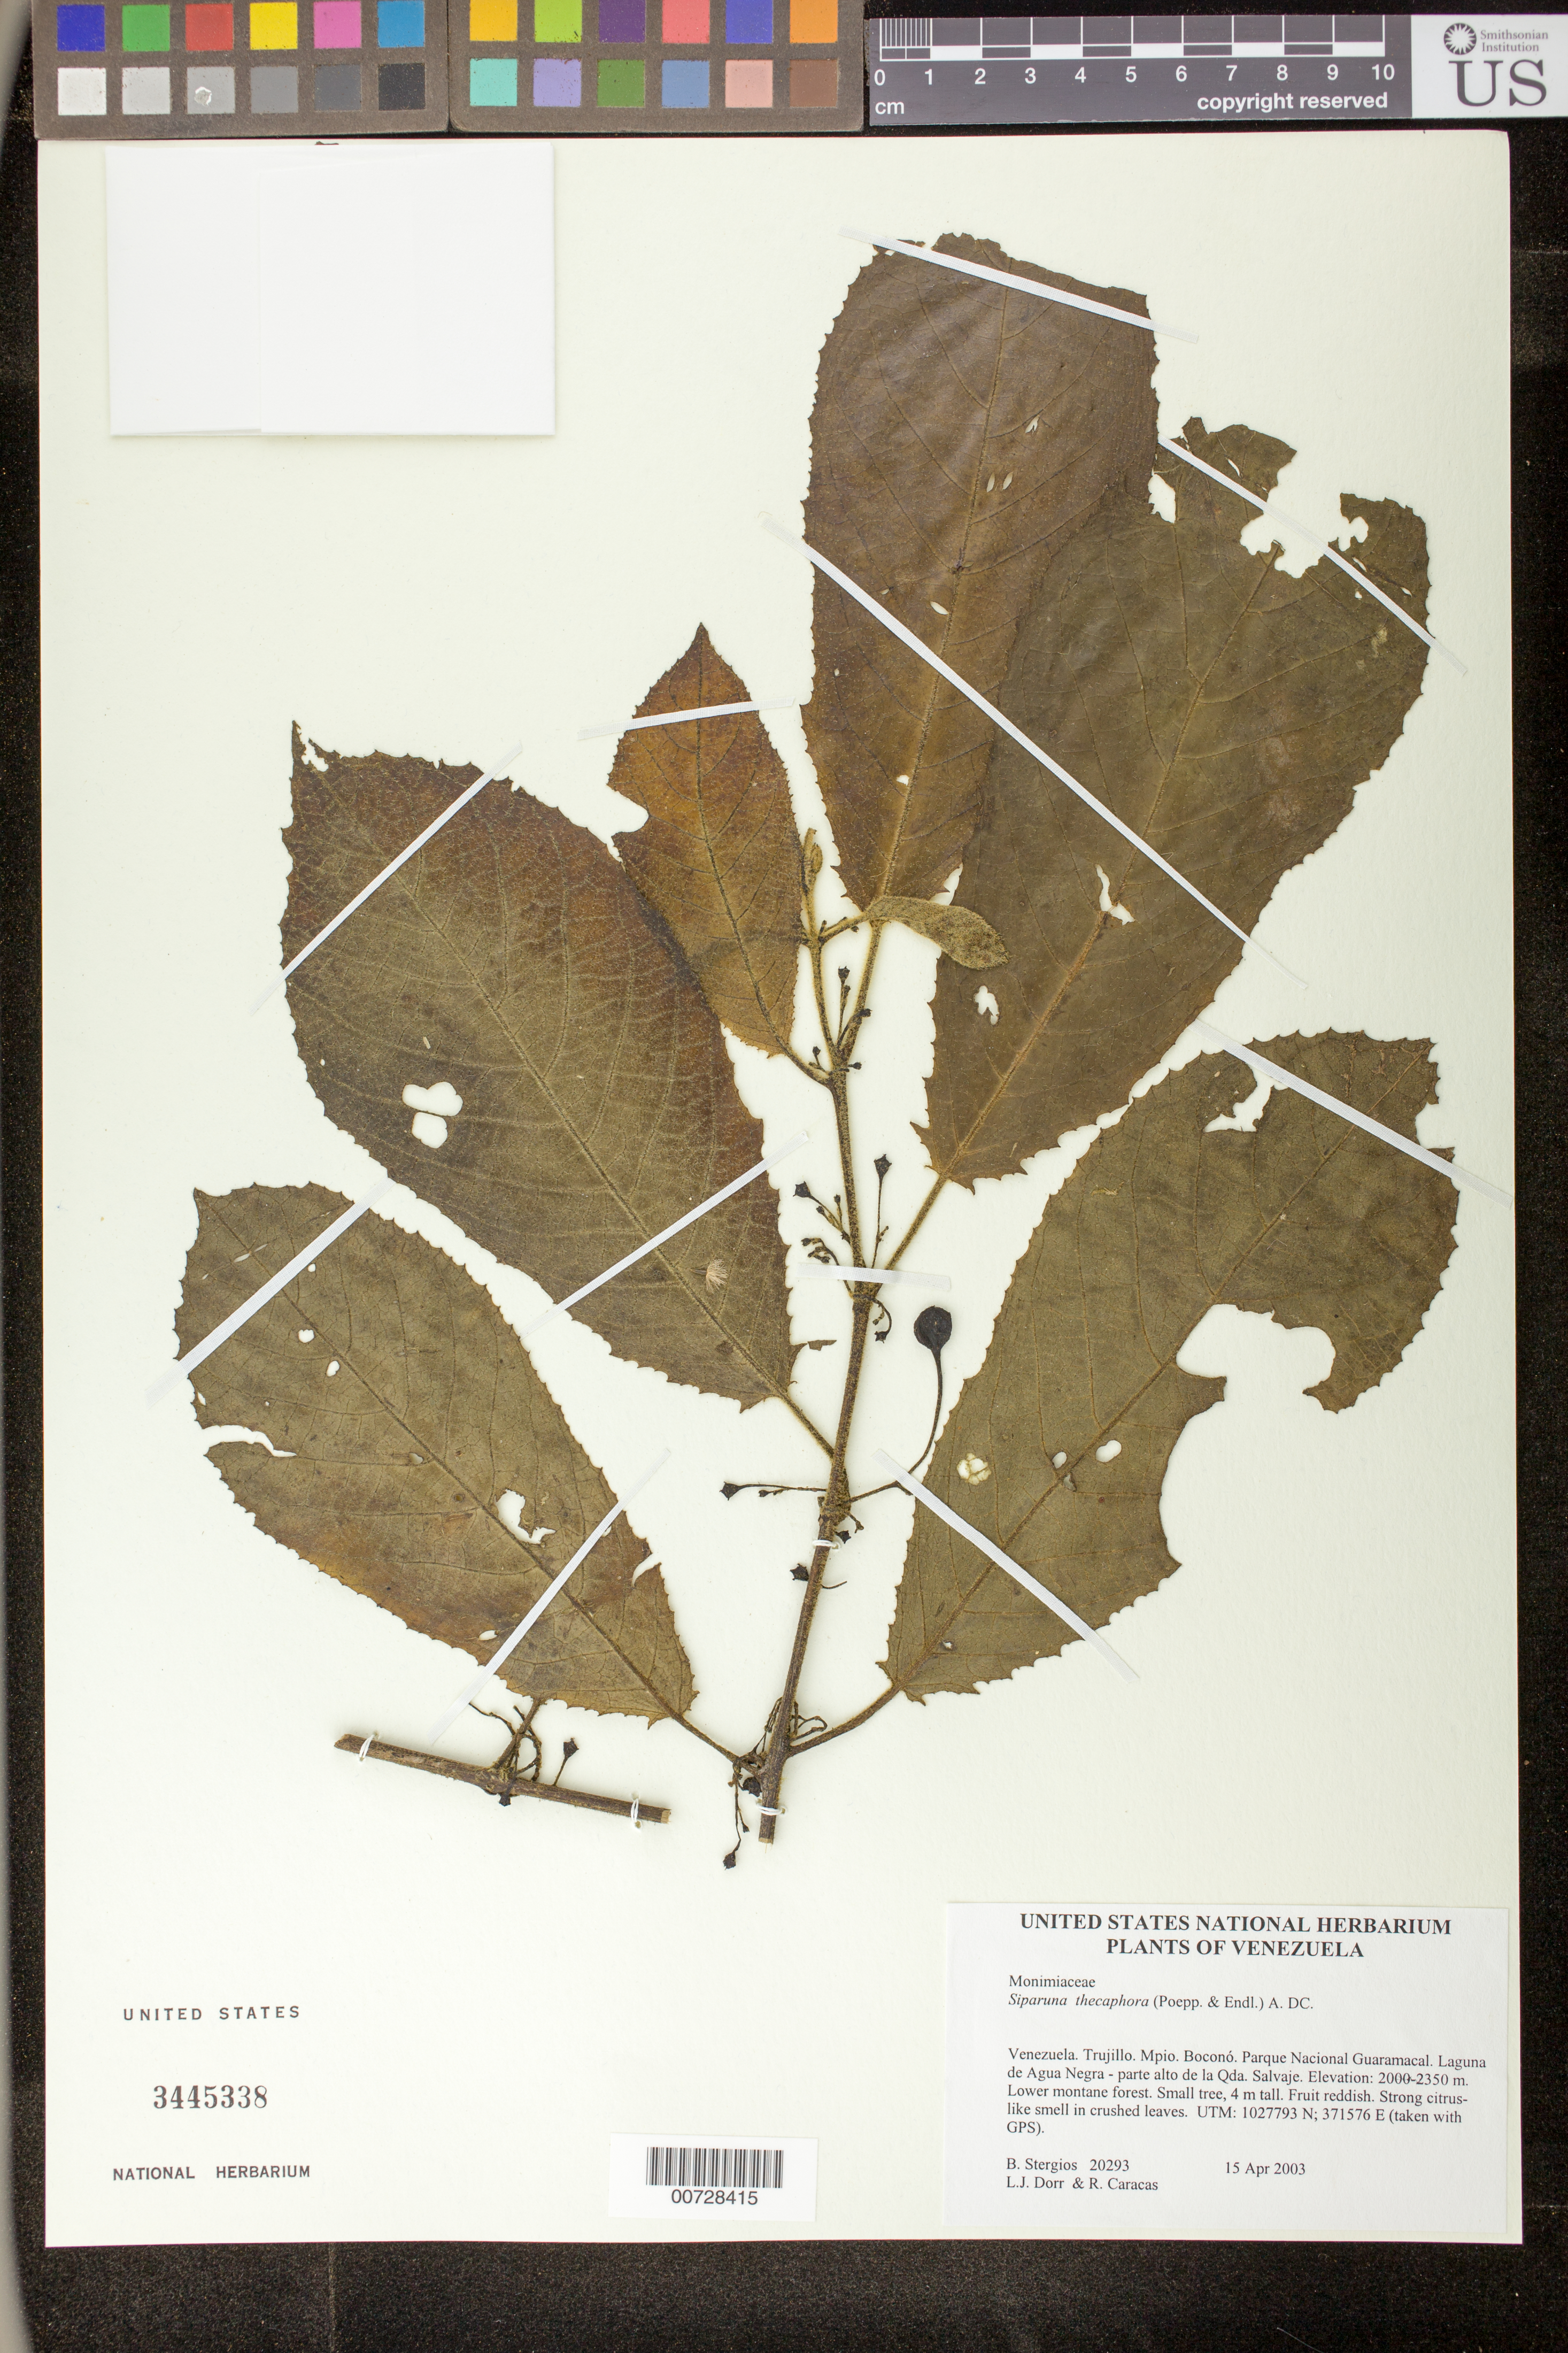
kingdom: Plantae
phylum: Tracheophyta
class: Magnoliopsida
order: Laurales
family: Siparunaceae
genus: Siparuna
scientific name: Siparuna thecaphora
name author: (Poepp. & Endl.) A. DC.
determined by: Dorr, L. J., (BOT), Smithsonian Institution - National Museum of Natural History (UNITED STATES)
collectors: B. G. Stergios, L. J. Dorr & R. Caracas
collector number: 20293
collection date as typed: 15 Apr 2003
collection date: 2003-04-15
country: Venezuela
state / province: Trujillo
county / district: Boconó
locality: Parque Nacional Guaramacal, Laguna de Agua Negra - parte alto de la Qda. Salvaje.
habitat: Lower montane forest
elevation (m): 2000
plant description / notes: CAS, CTES, F, MO, NY, PORT, US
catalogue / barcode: US 3445338